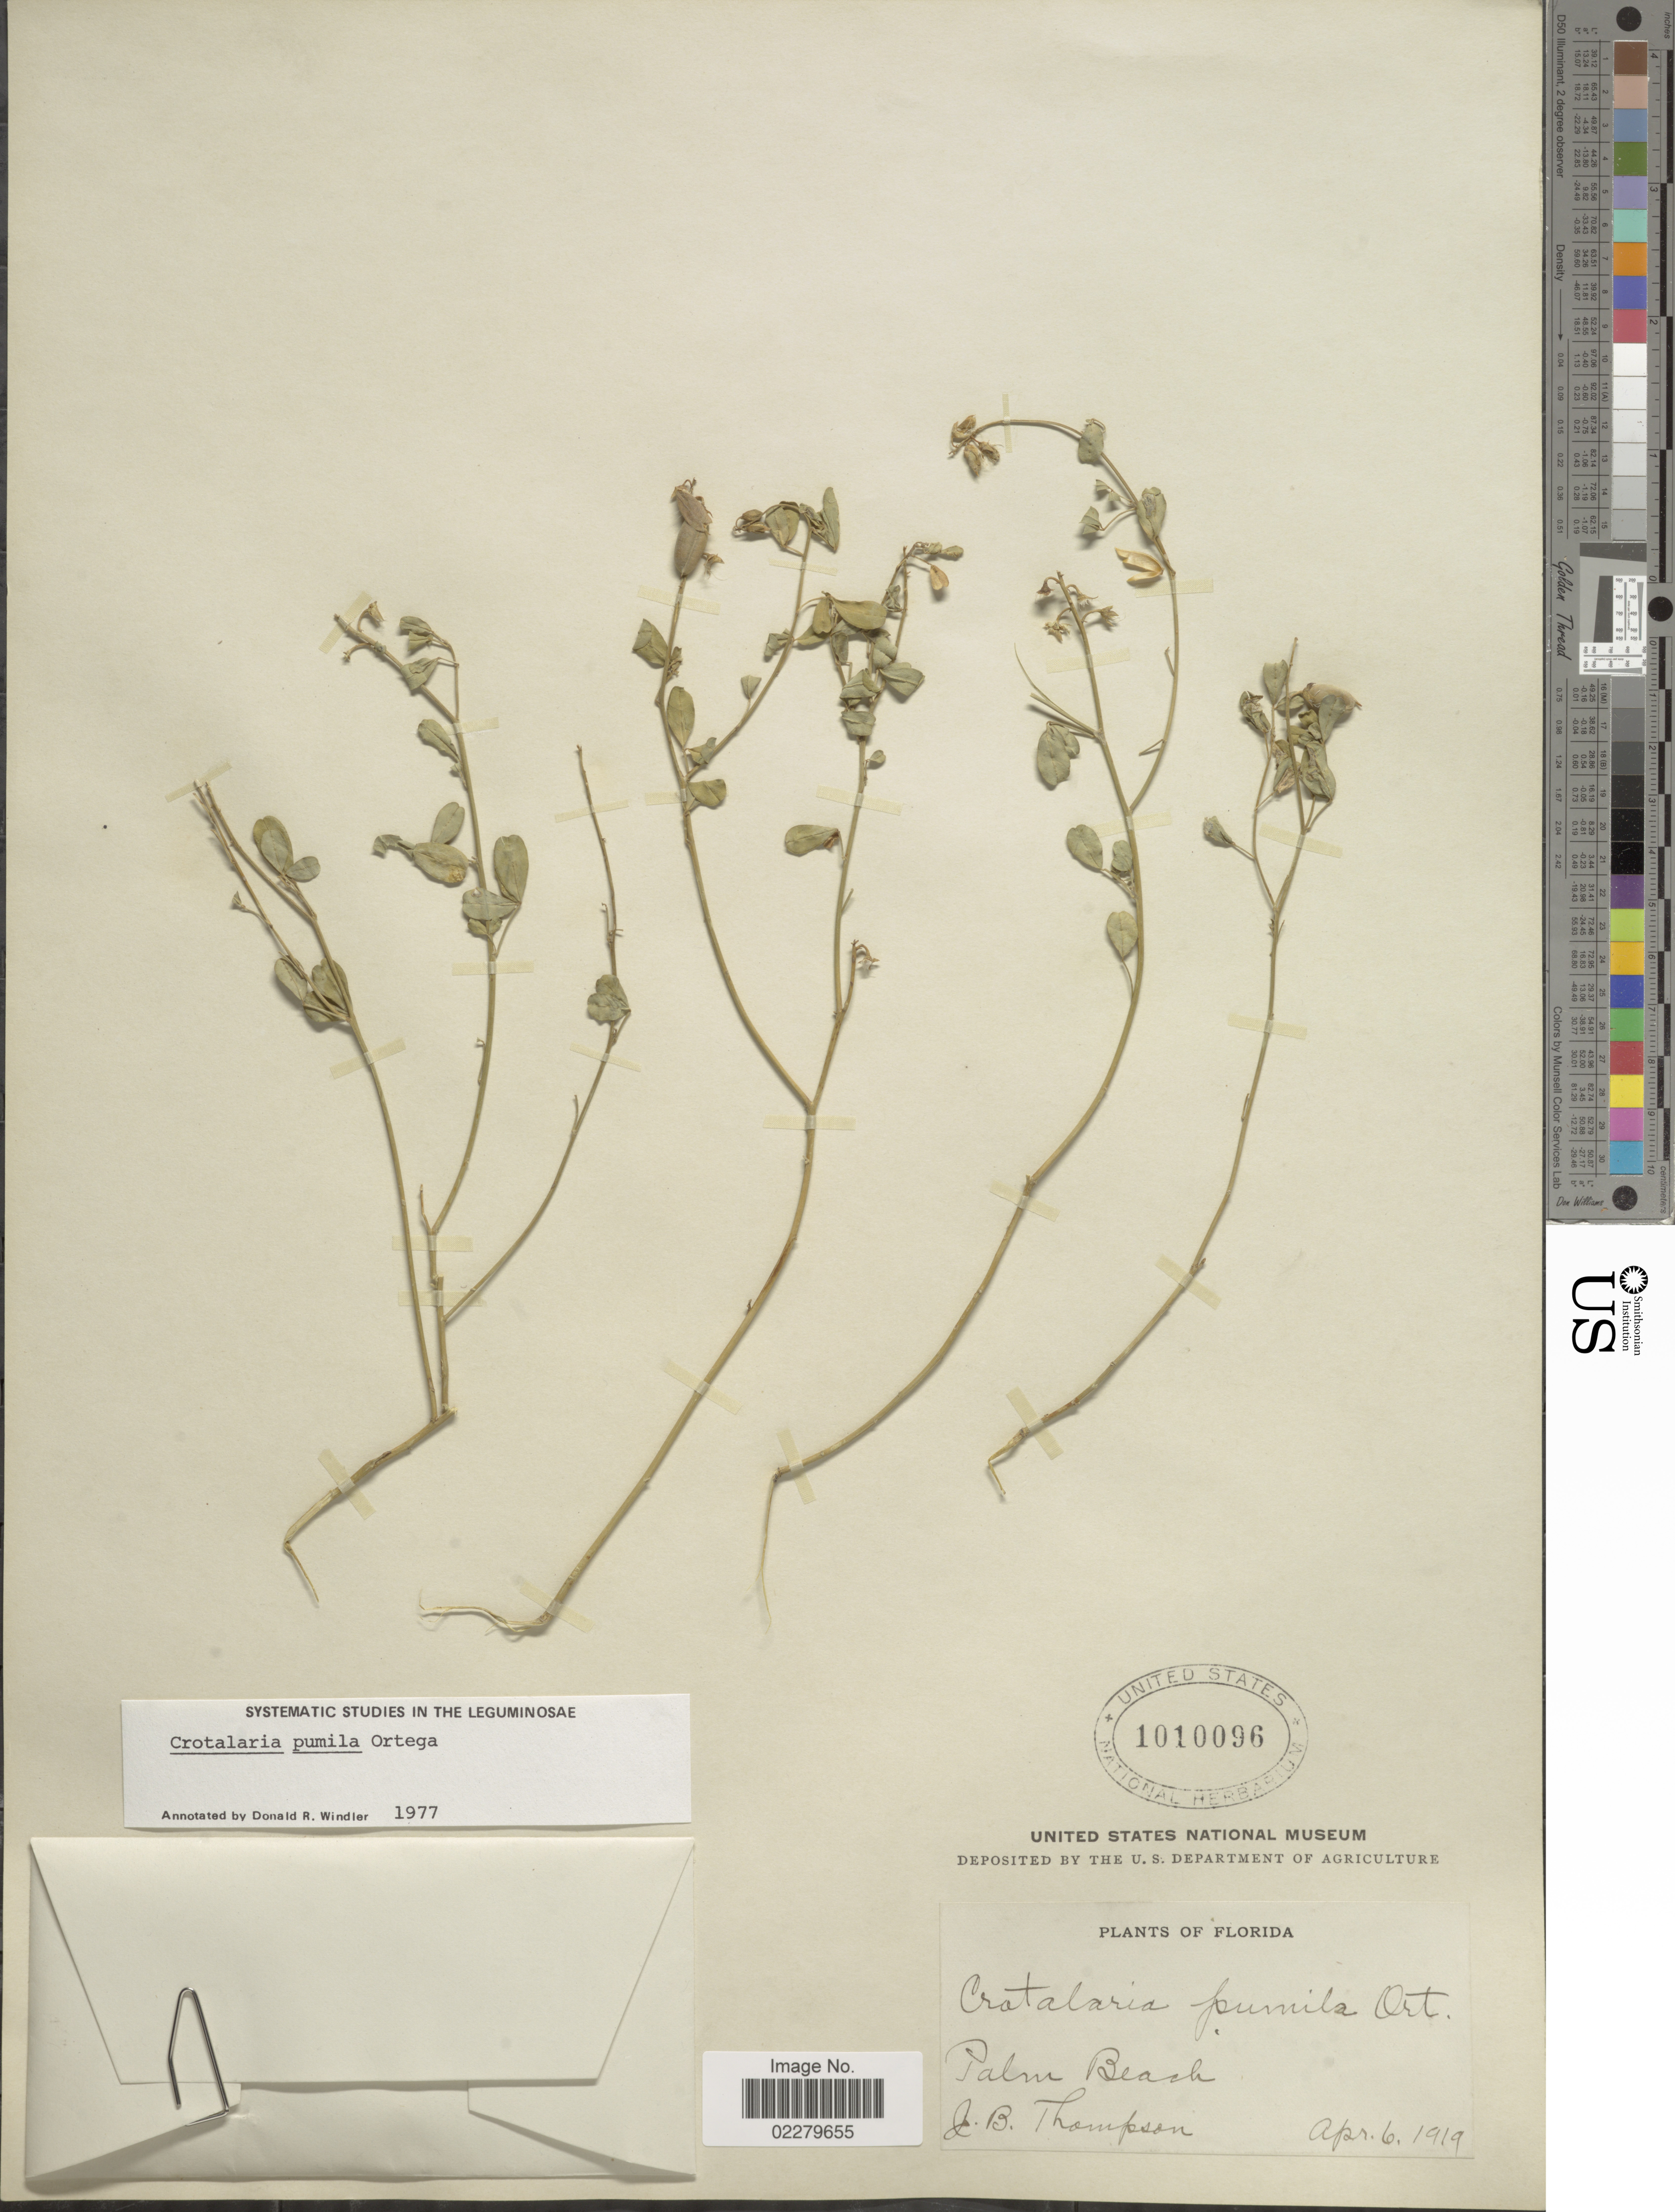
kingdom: Plantae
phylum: Tracheophyta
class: Magnoliopsida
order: Fabales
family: Fabaceae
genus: Crotalaria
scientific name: Crotalaria pumila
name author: Ortega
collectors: J. B. Thompson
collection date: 1919-04-06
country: United States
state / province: Florida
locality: Palm Beach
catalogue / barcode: US 1010096